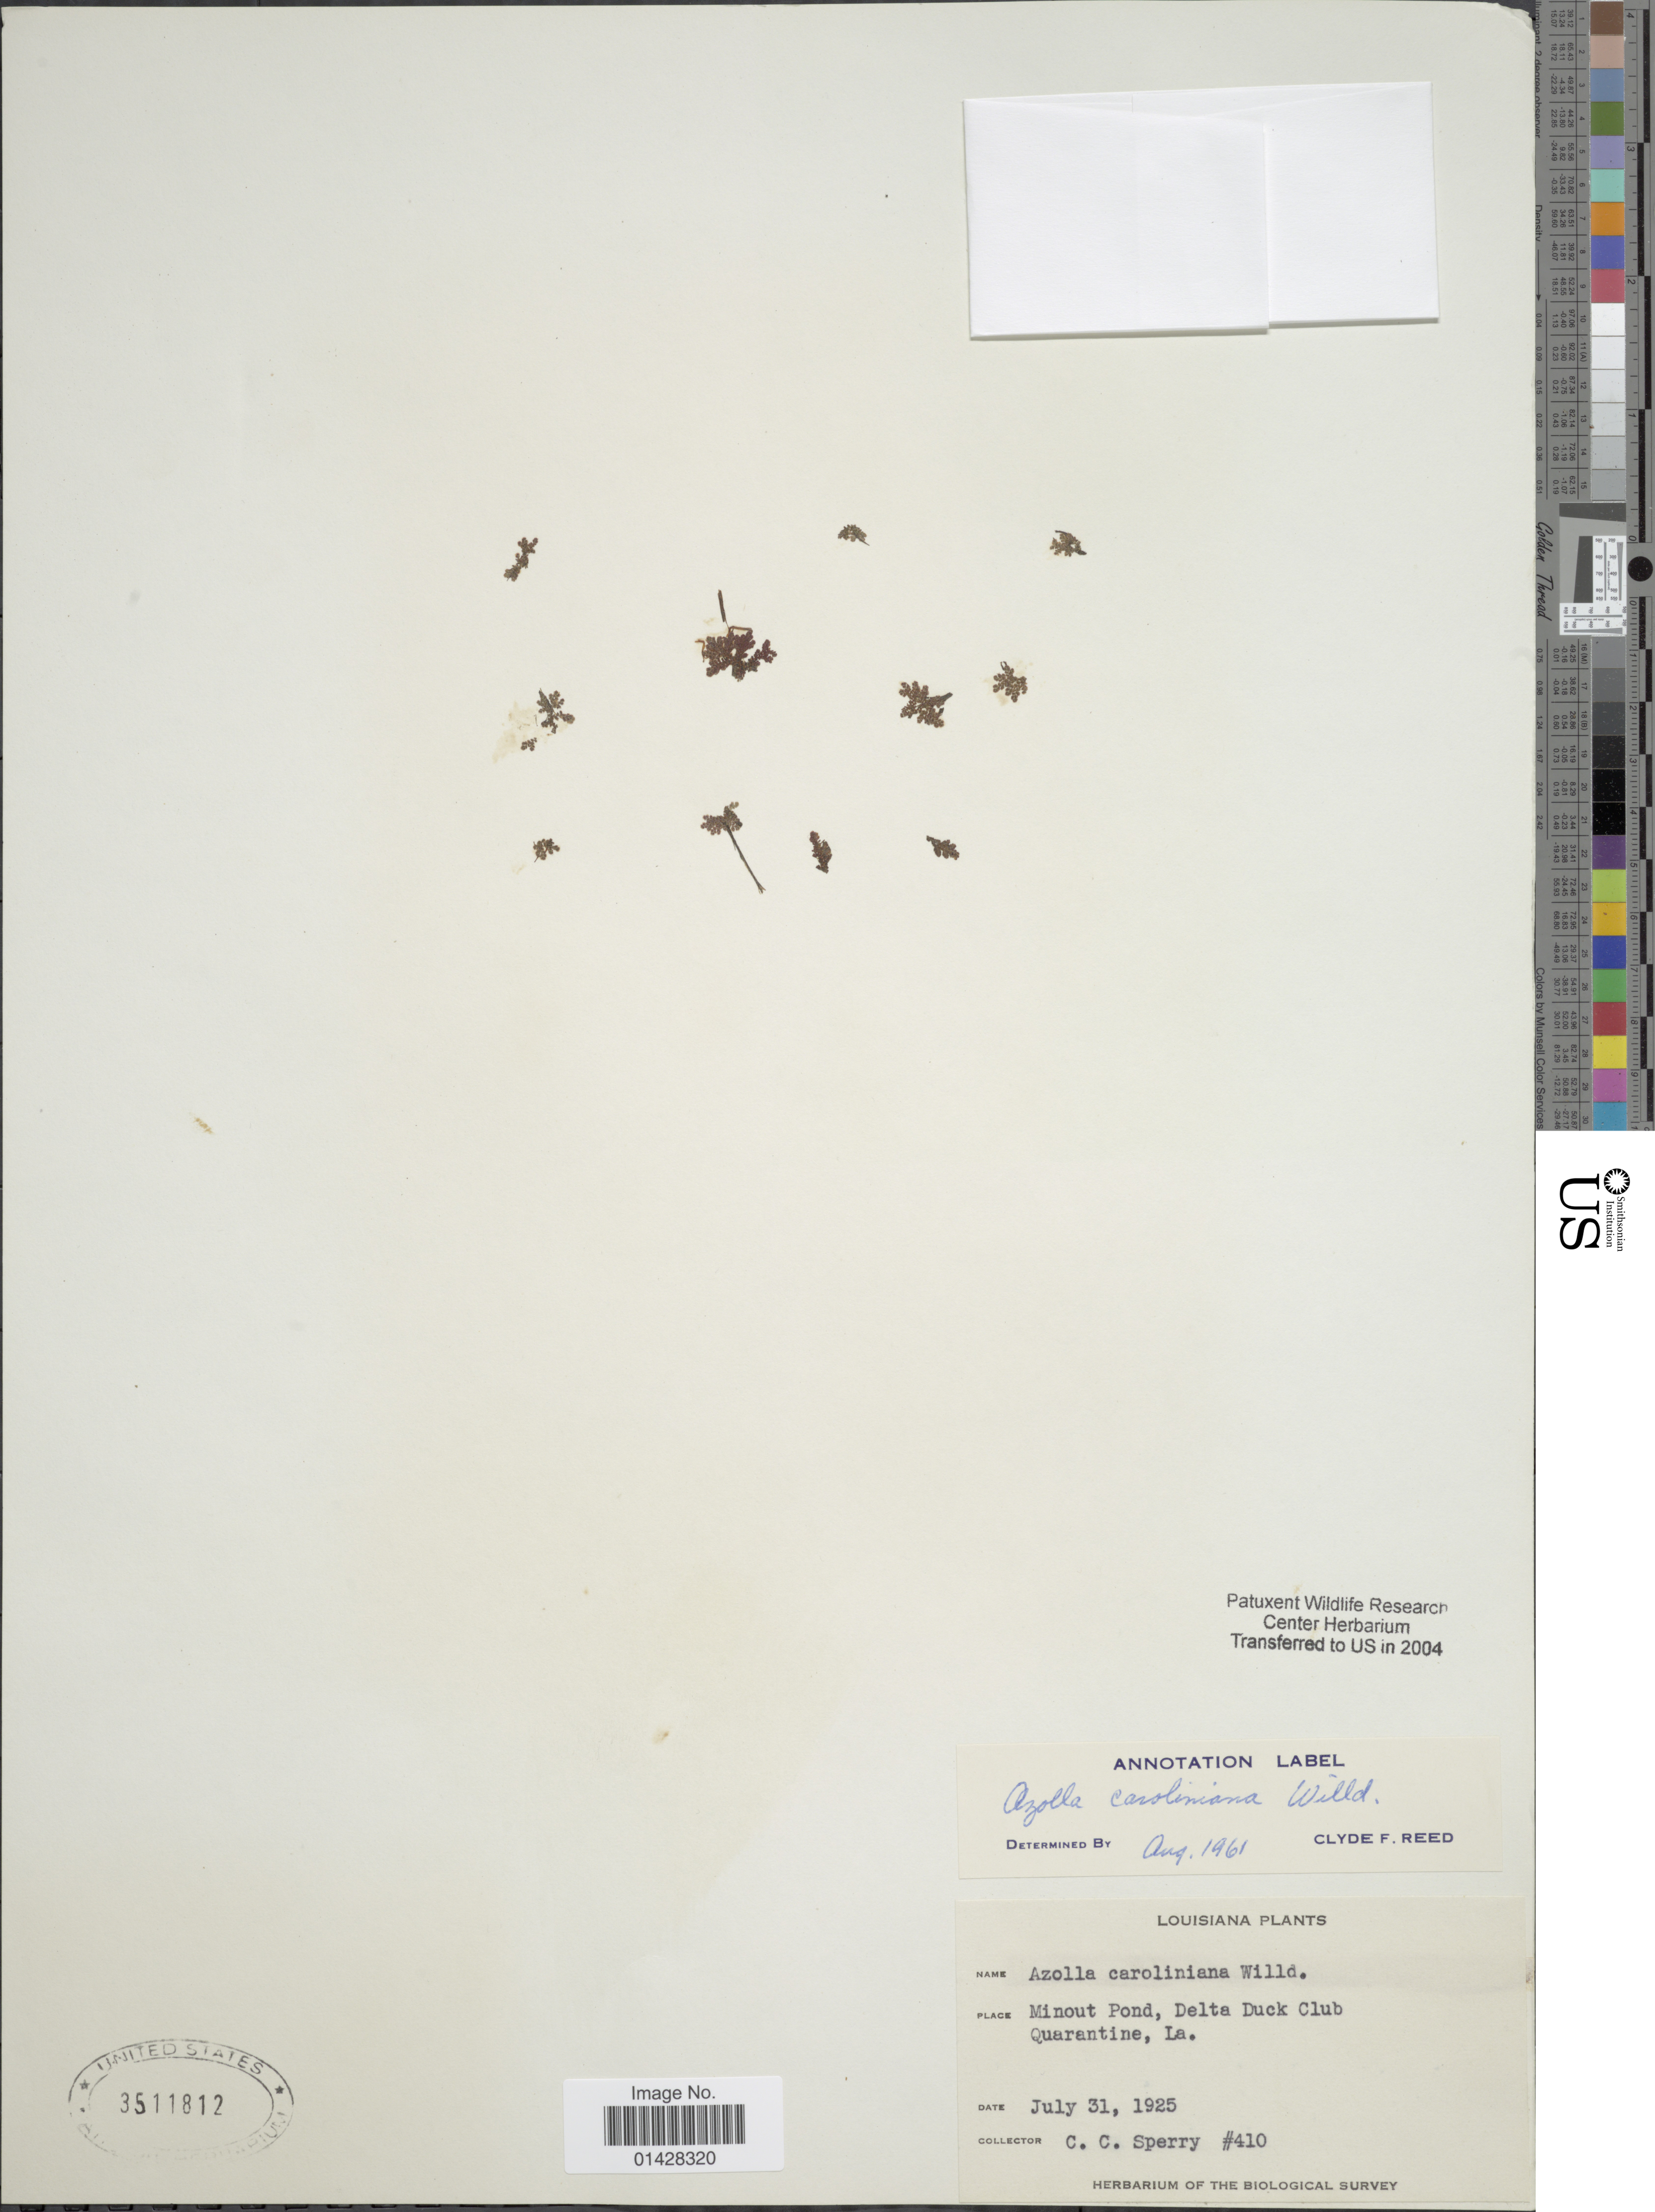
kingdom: Plantae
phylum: Tracheophyta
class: Polypodiopsida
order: Salviniales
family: Salviniaceae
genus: Azolla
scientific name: Azolla caroliniana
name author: Willd.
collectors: C. C. Sperry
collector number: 410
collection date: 1925-07-31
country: United States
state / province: Louisiana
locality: Minout Pond, Delta Duck Club Quarantine, La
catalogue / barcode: US 3511812